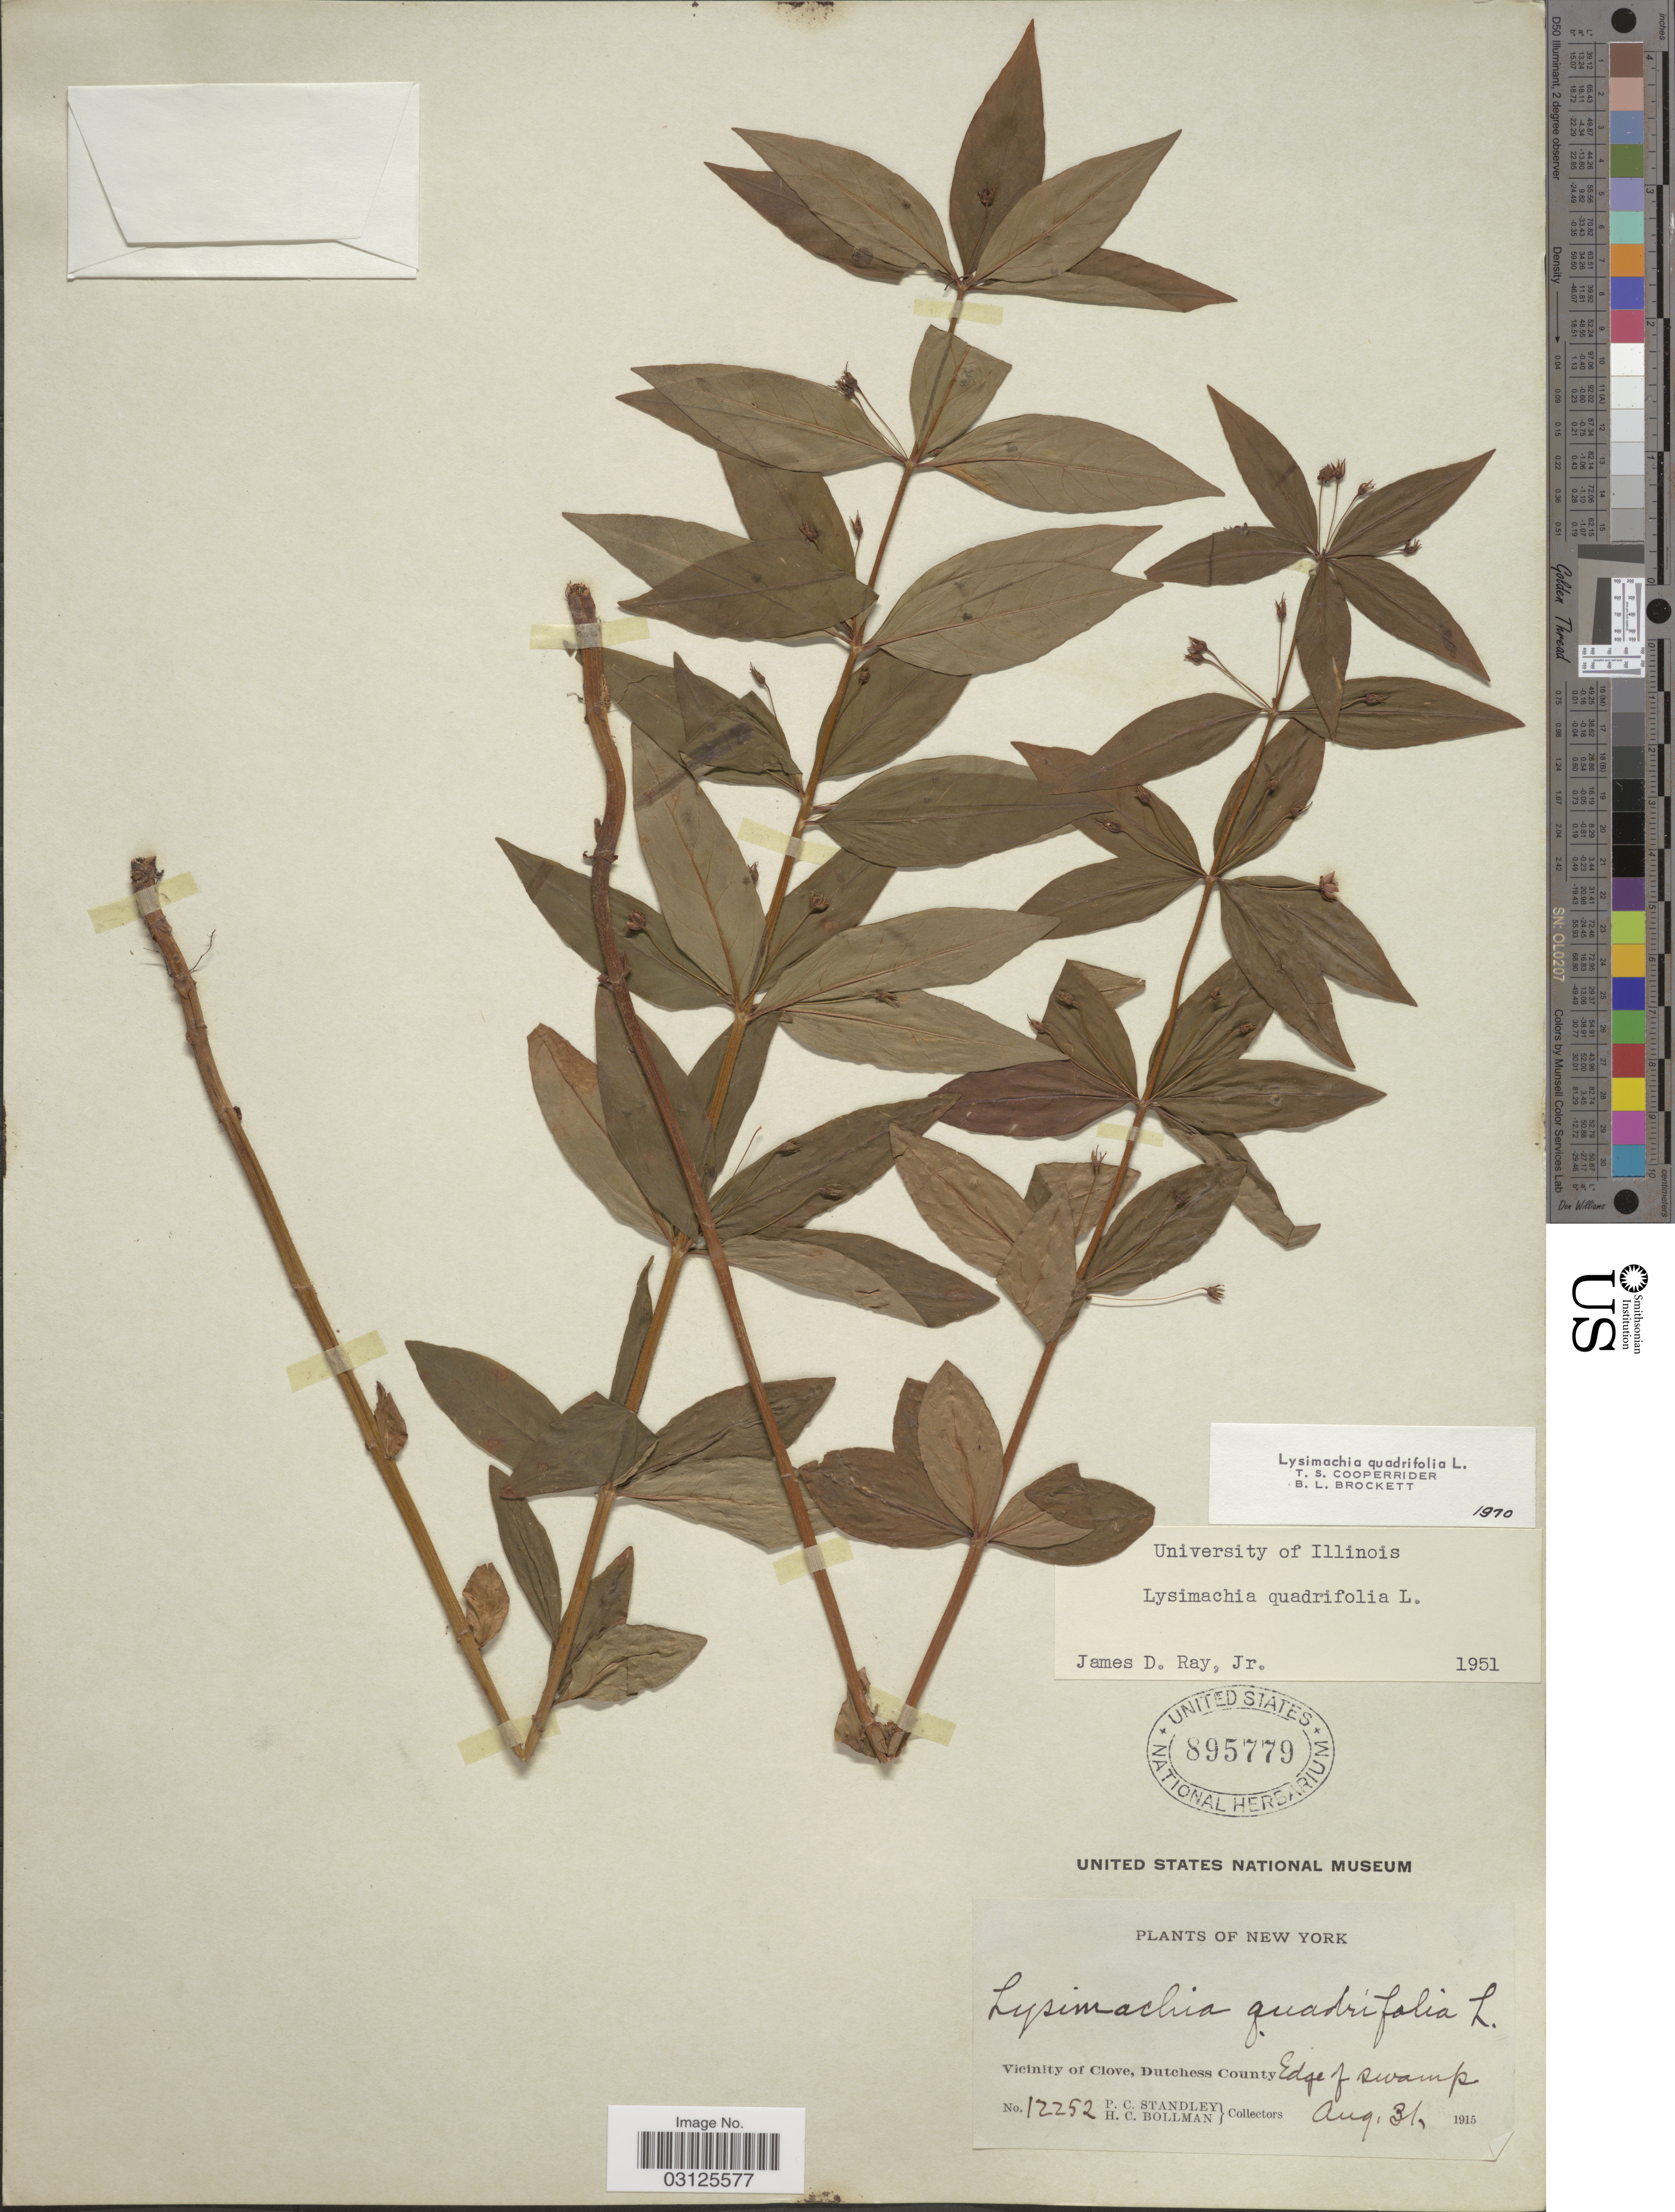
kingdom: Plantae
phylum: Tracheophyta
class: Magnoliopsida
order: Ericales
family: Primulaceae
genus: Lysimachia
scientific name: Lysimachia quadrifolia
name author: L.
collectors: P. C. Standley & H. C. Bollman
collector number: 12252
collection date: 1915-08-31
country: United States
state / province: New York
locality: Vicinity of Clove, Dutchess County, Edge of swamp.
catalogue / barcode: US 895779